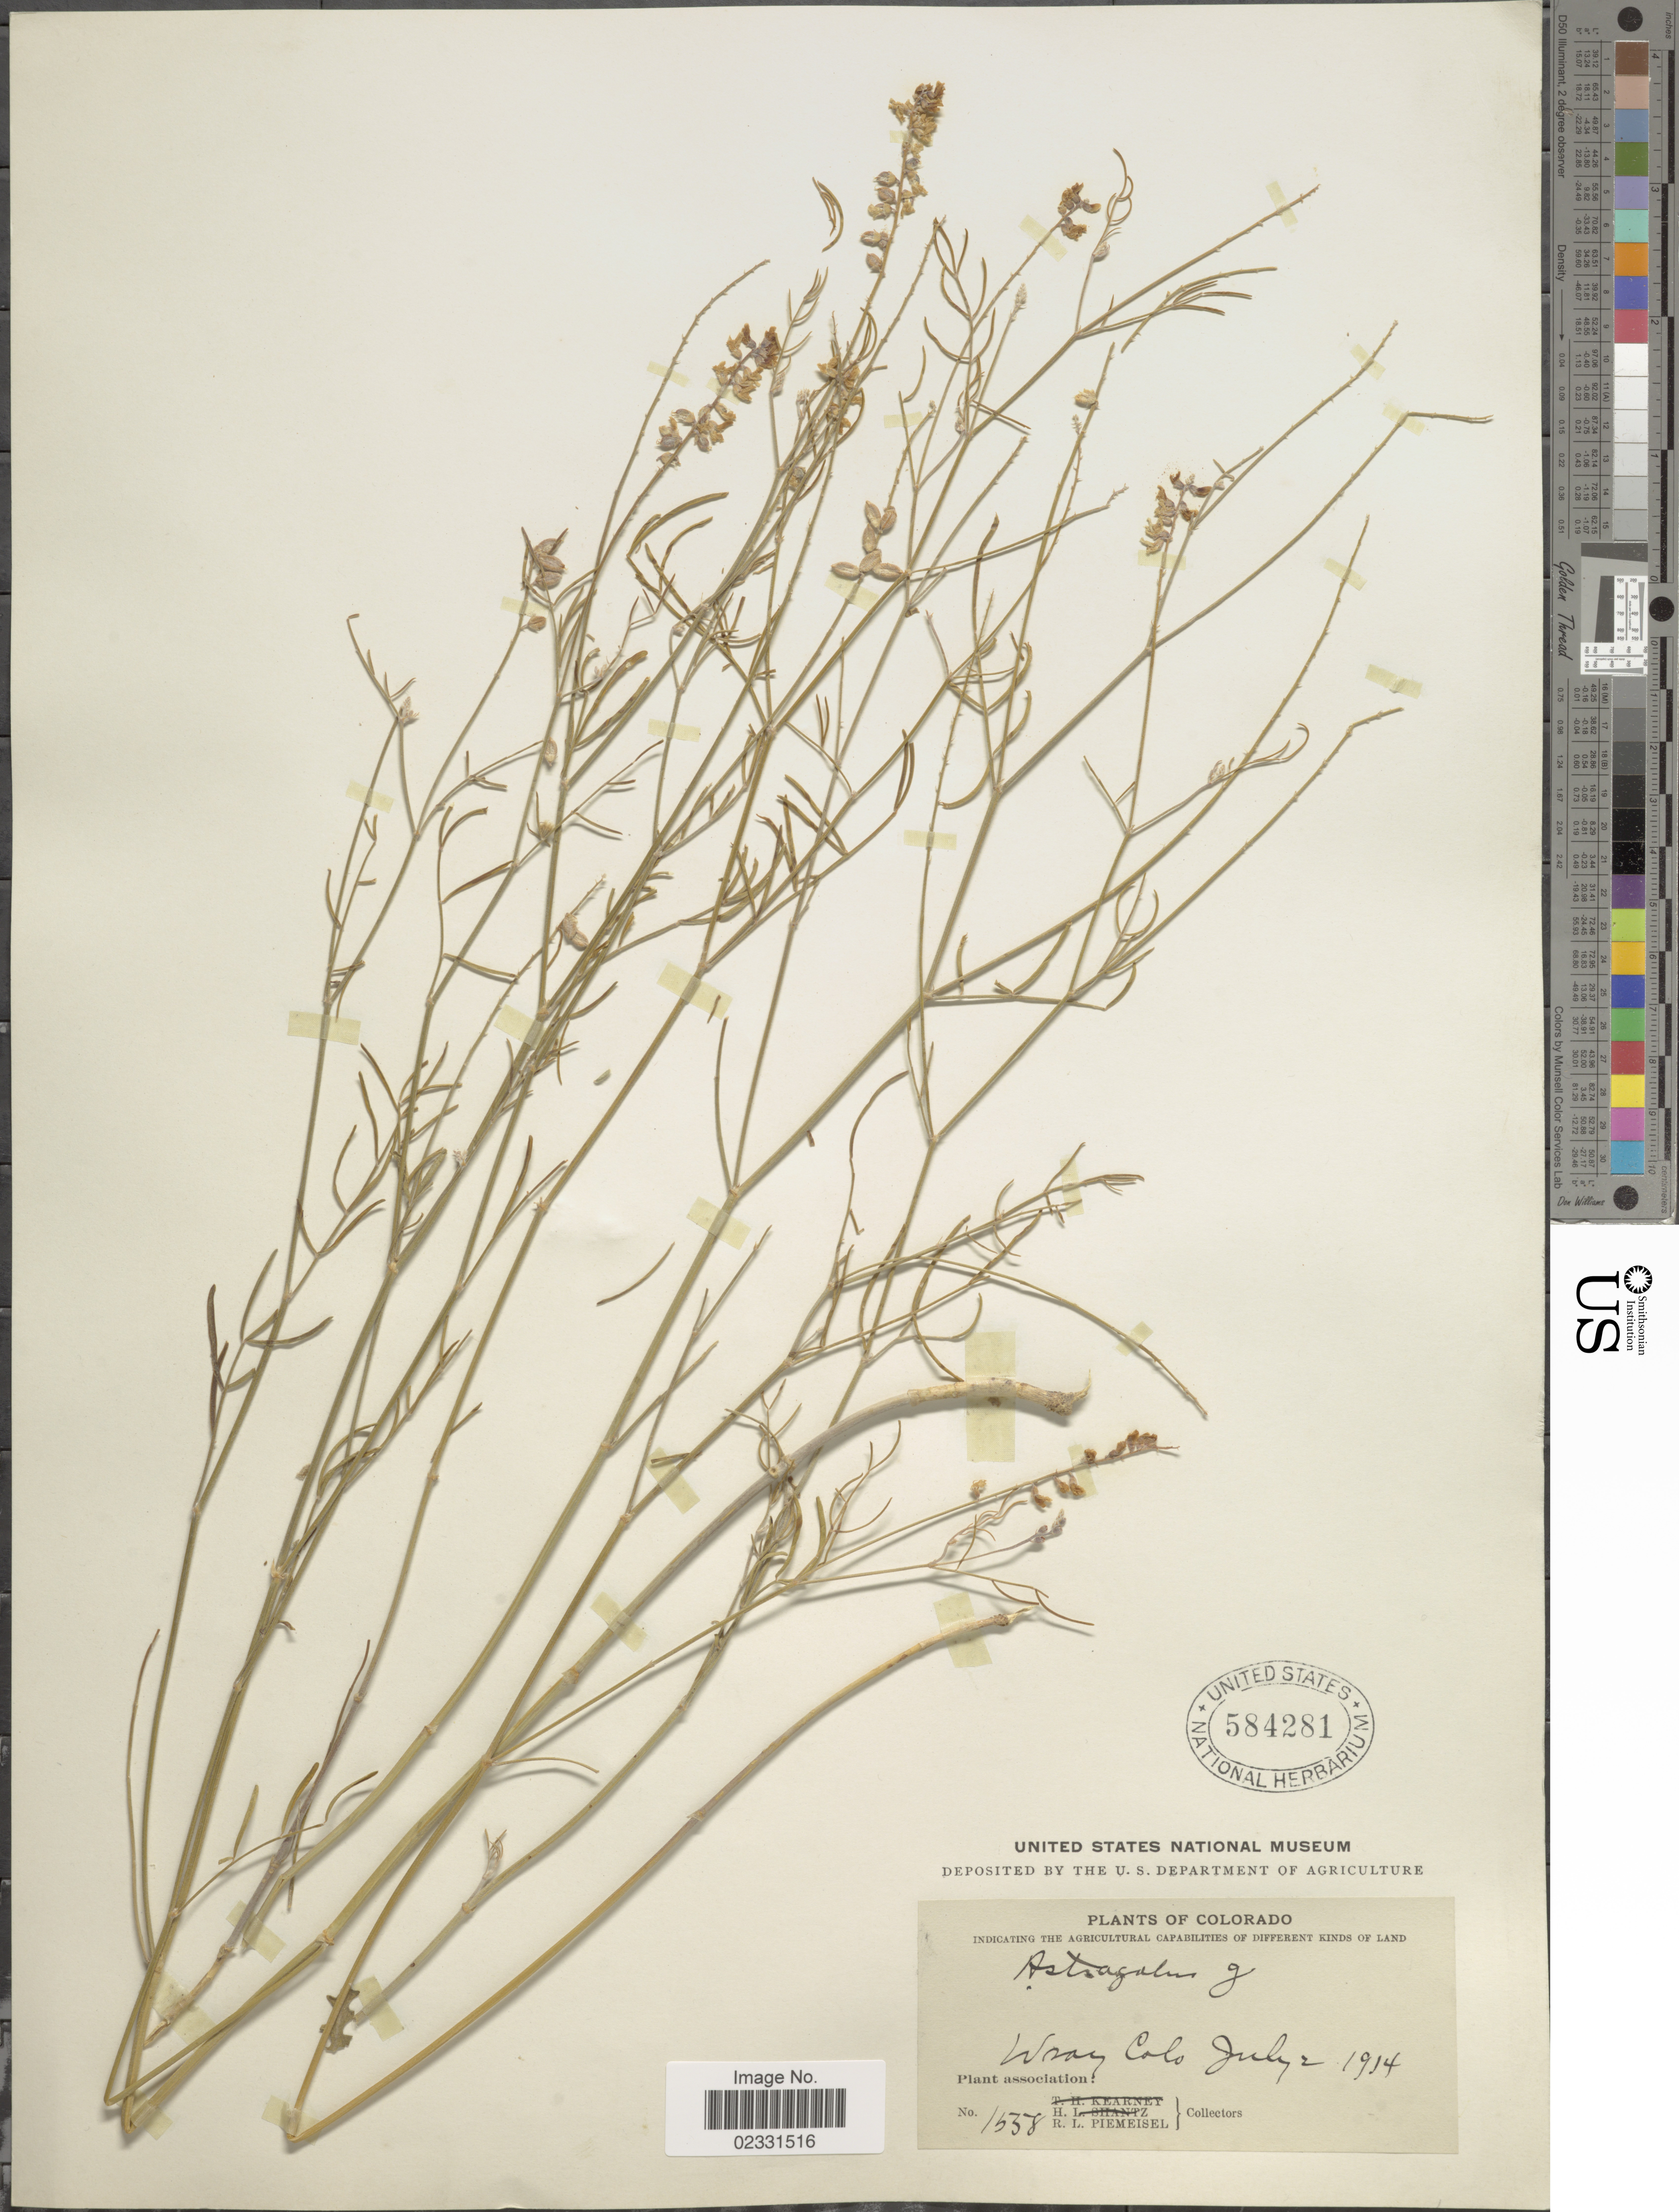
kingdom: Plantae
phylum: Tracheophyta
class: Magnoliopsida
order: Fabales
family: Fabaceae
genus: Astragalus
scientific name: Astragalus gracilis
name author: Nutt.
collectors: R. L. Piemeisel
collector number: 1558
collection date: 1914-07-02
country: United States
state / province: Colorado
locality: Wray Colo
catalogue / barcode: US 584281